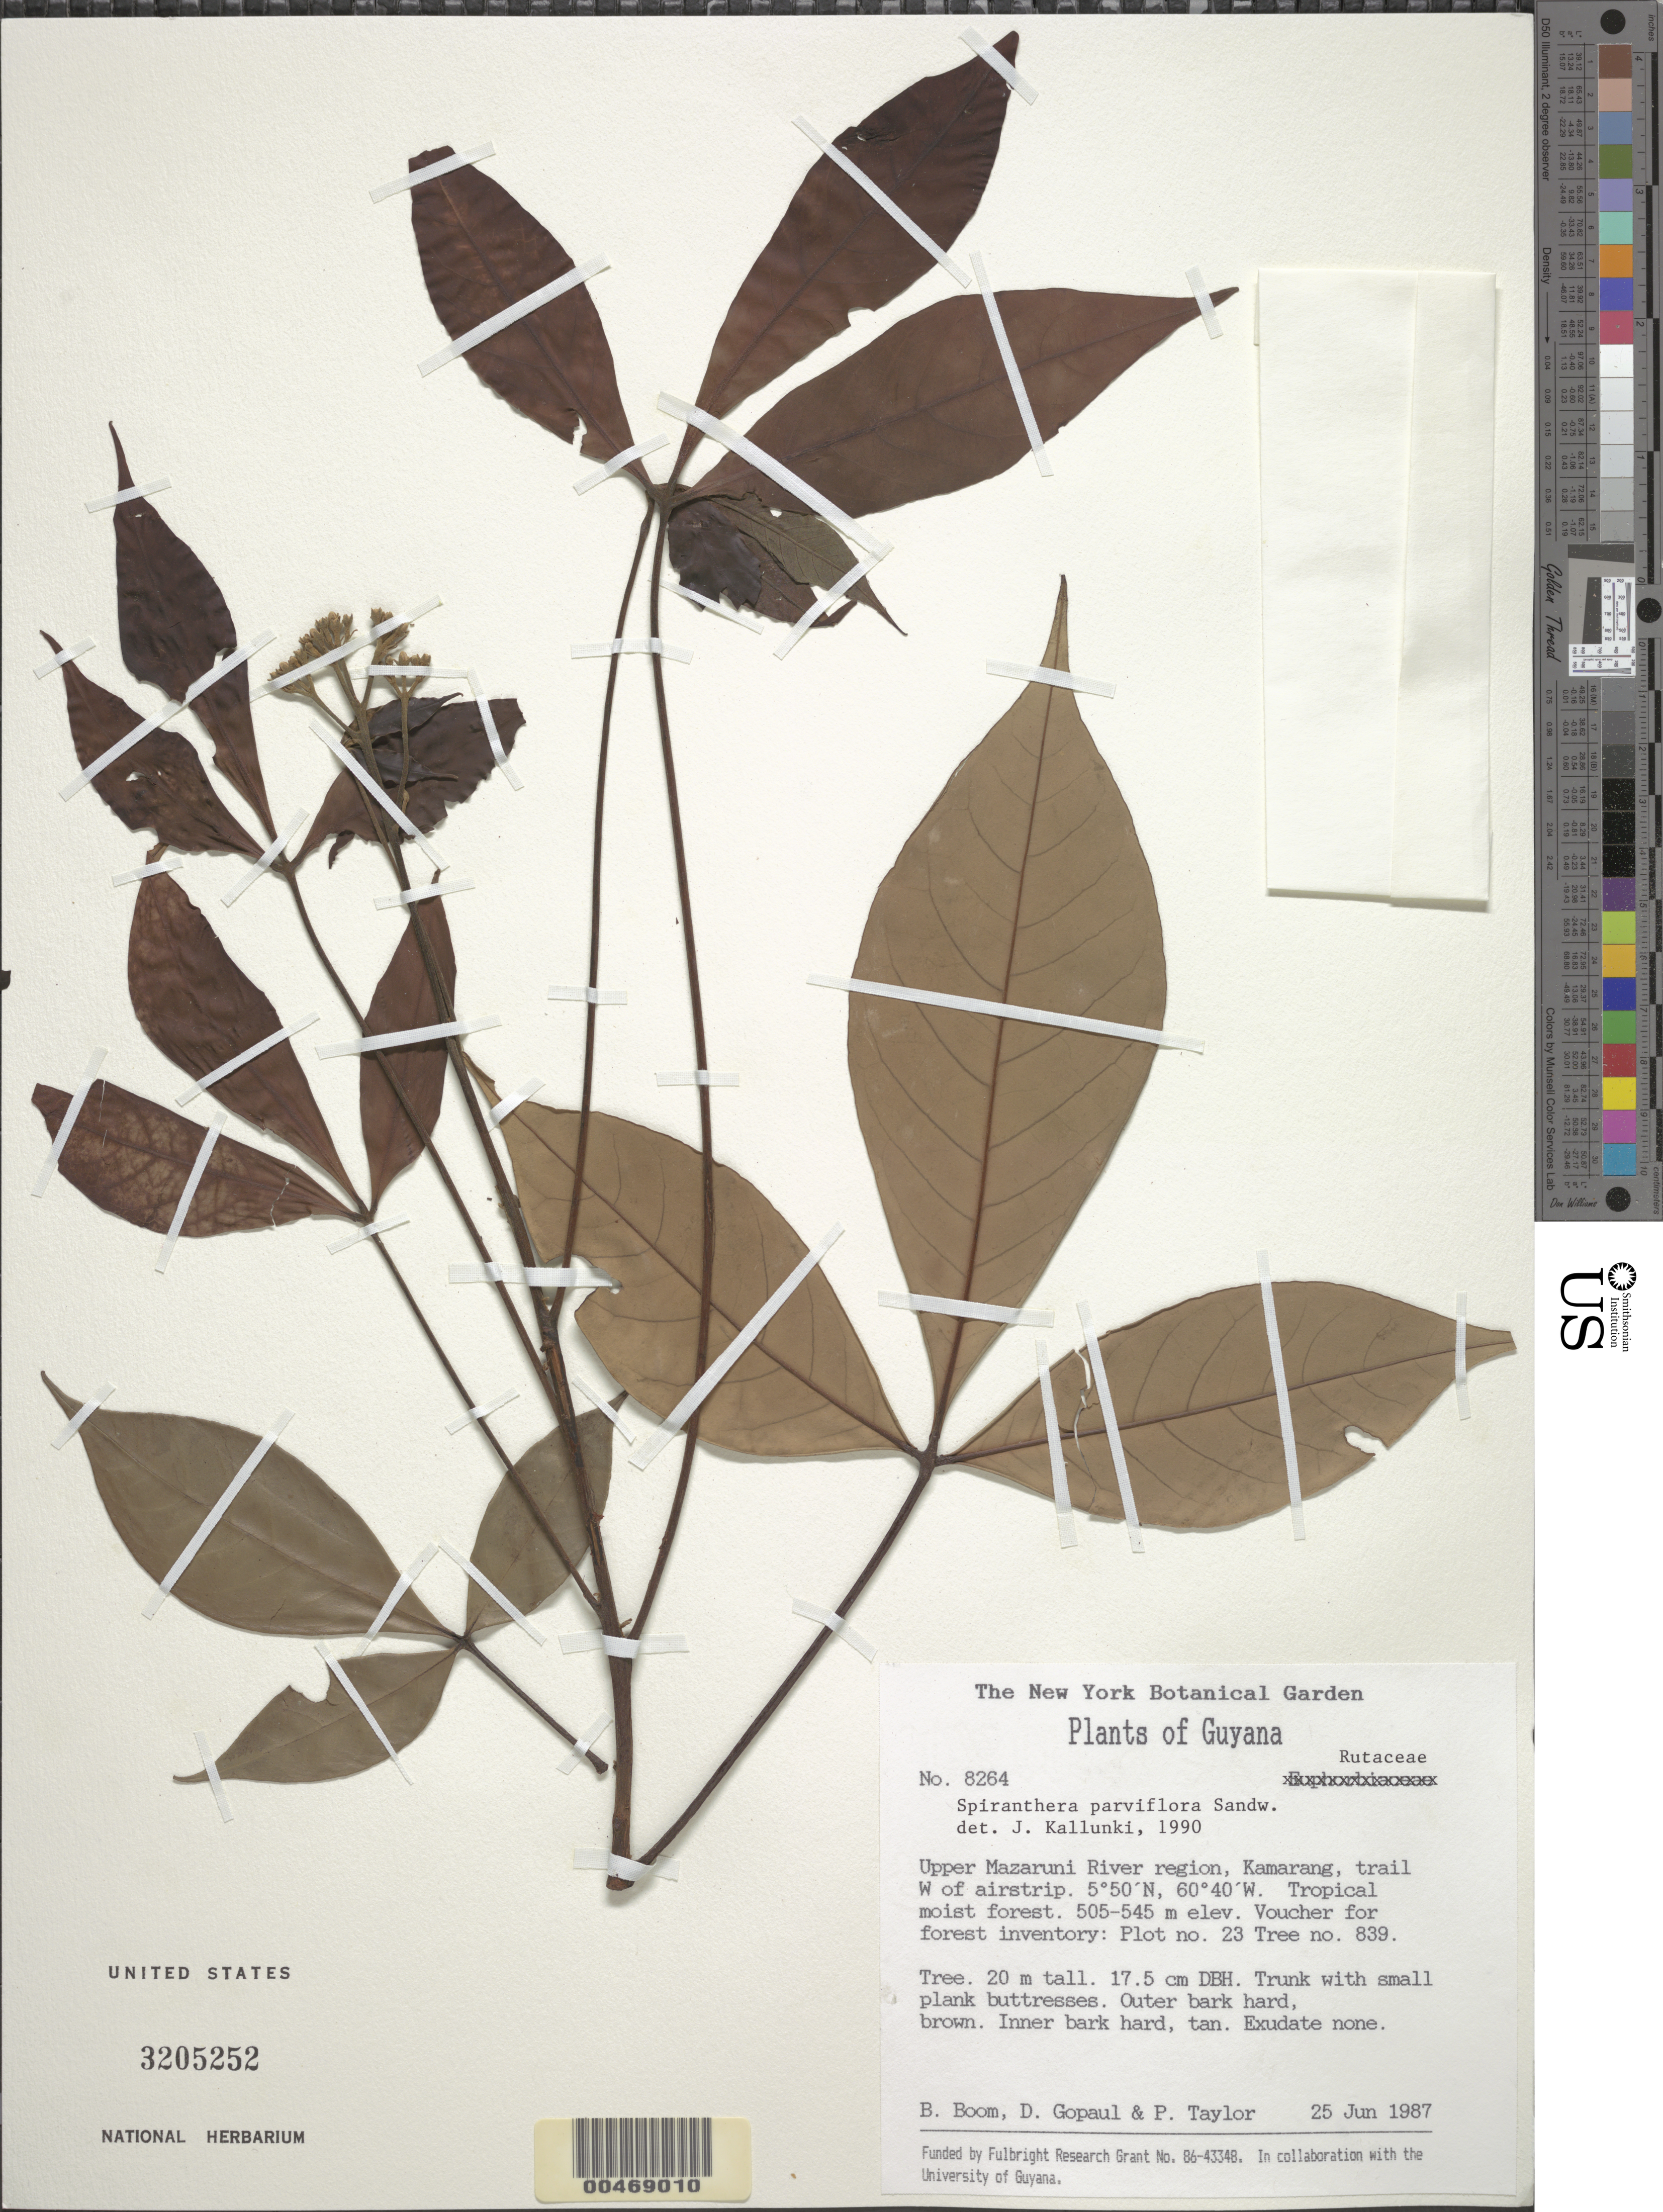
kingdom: Plantae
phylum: Tracheophyta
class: Magnoliopsida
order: Sapindales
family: Rutaceae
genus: Spiranthera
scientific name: Spiranthera parviflora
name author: Sandwith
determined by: Kallunki, Jacquelyn A.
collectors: B. M. Boom, D. Gopaul & P. Taylor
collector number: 8264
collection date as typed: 25-Jun-87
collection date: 1987-06-25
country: Guyana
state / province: Cuyuni-Mazaruni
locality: Kamarang, upper Mazaruni R.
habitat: Tropical moist forest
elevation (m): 505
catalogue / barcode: US 3205252